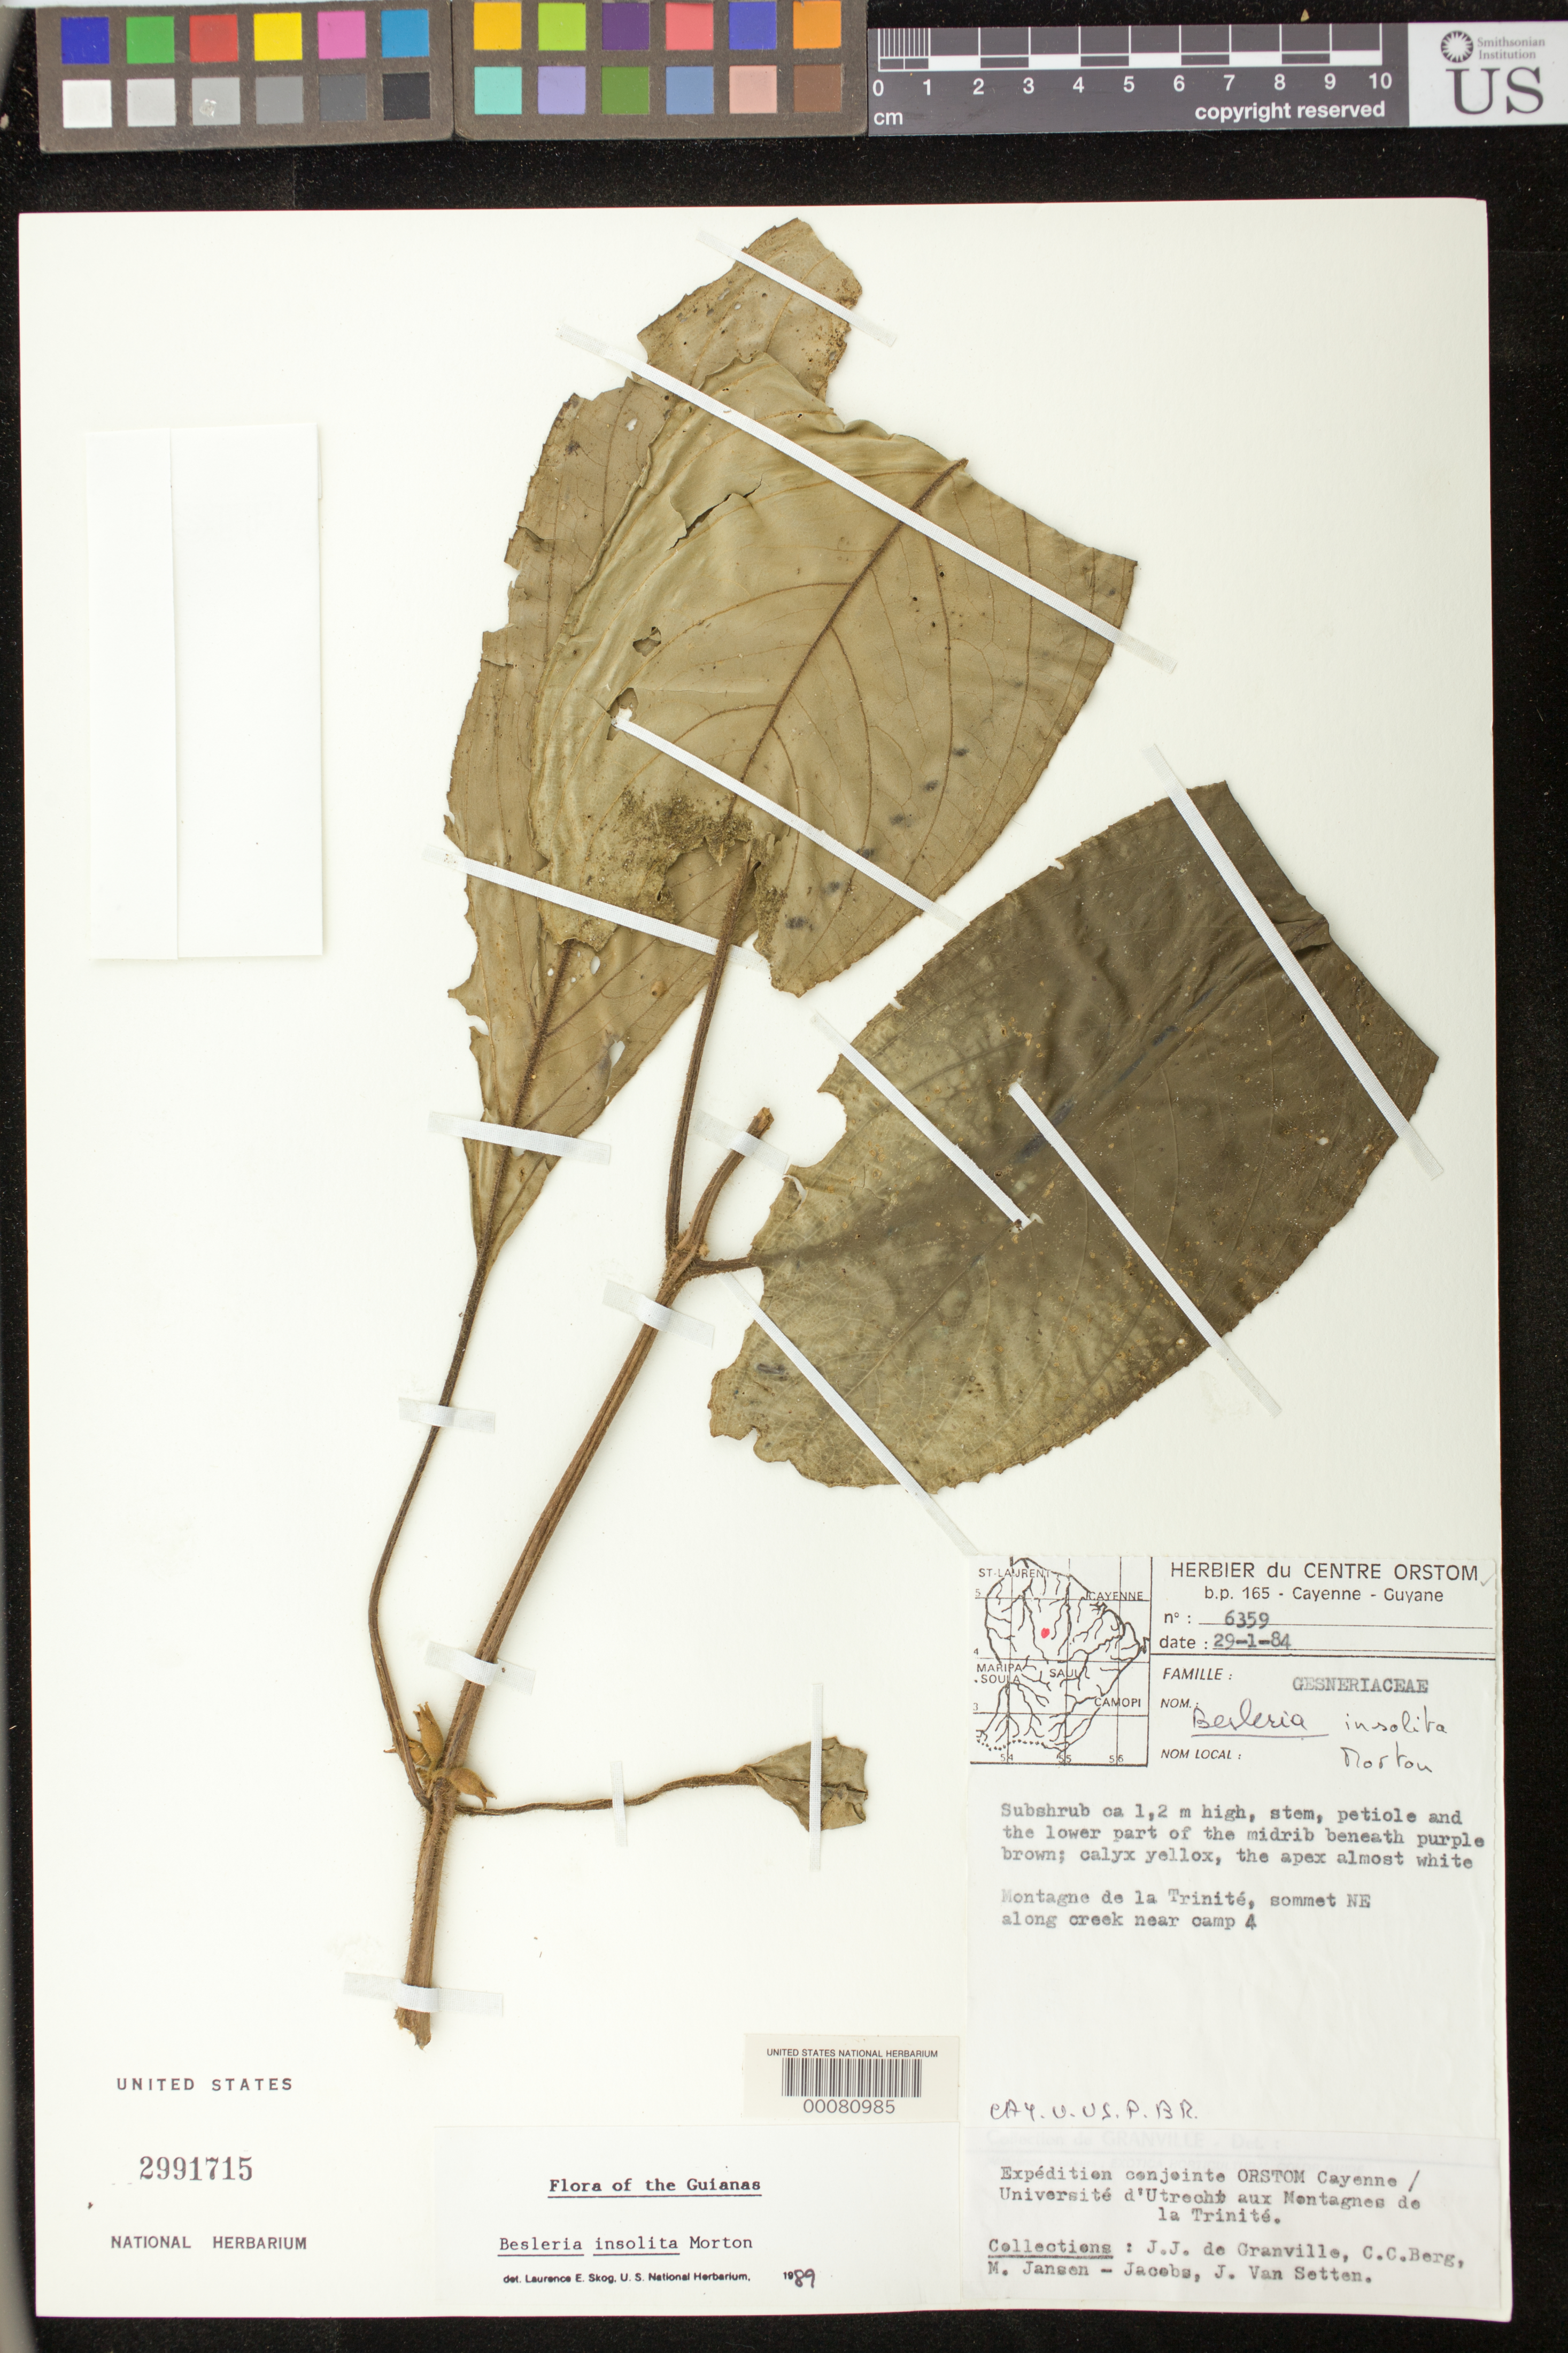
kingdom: Plantae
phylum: Tracheophyta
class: Magnoliopsida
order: Lamiales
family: Gesneriaceae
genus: Besleria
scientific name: Besleria insolita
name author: C.V. Morton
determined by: Skog, Laurence E.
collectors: J.-J. de Granville, C. C. Berg, M. J. Jansen-Jacobs & J. van Setten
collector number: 6359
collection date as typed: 29 Jan 1984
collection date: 1984-01-29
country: French Guiana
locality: Montagne de la Trinité, sommet NE along creek near camp 4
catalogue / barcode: US 2991715